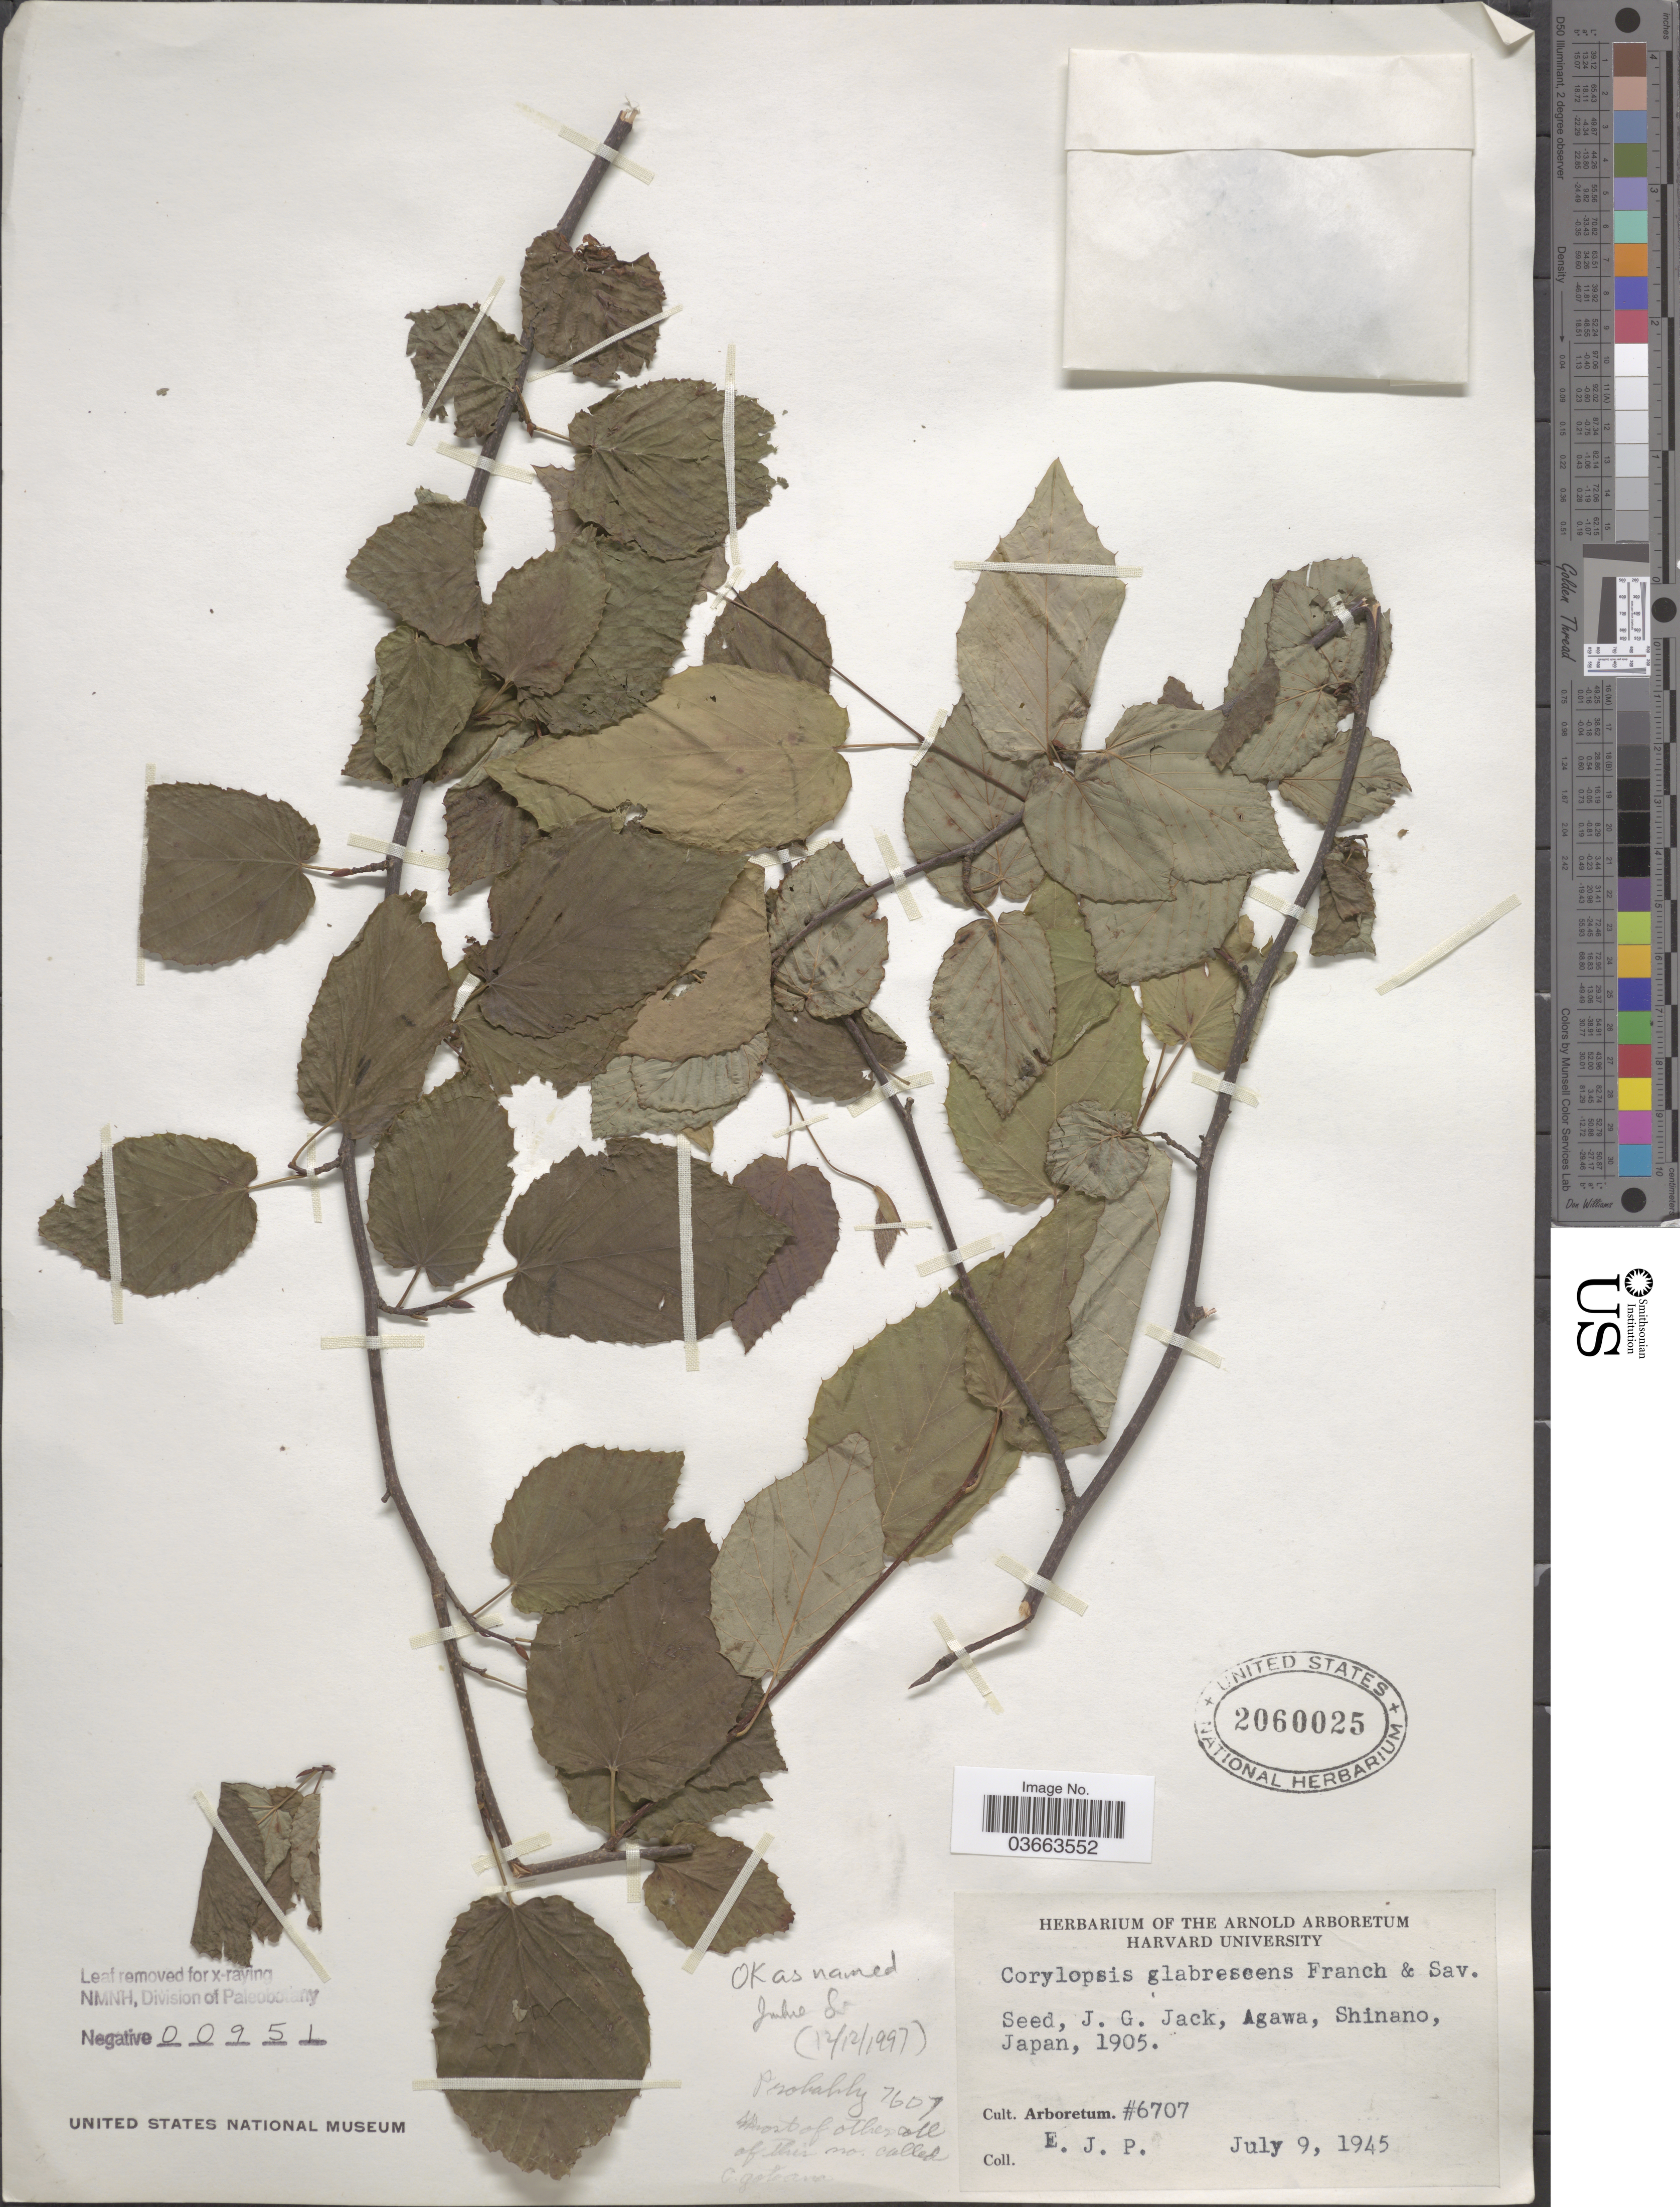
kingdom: Plantae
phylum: Tracheophyta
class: Magnoliopsida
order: Saxifragales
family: Hamamelidaceae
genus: Corylopsis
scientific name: Corylopsis glabrescens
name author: Franch. & Sav.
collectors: E. J. P.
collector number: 6707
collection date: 1945-07-09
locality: Arboretum.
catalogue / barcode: US 2060025